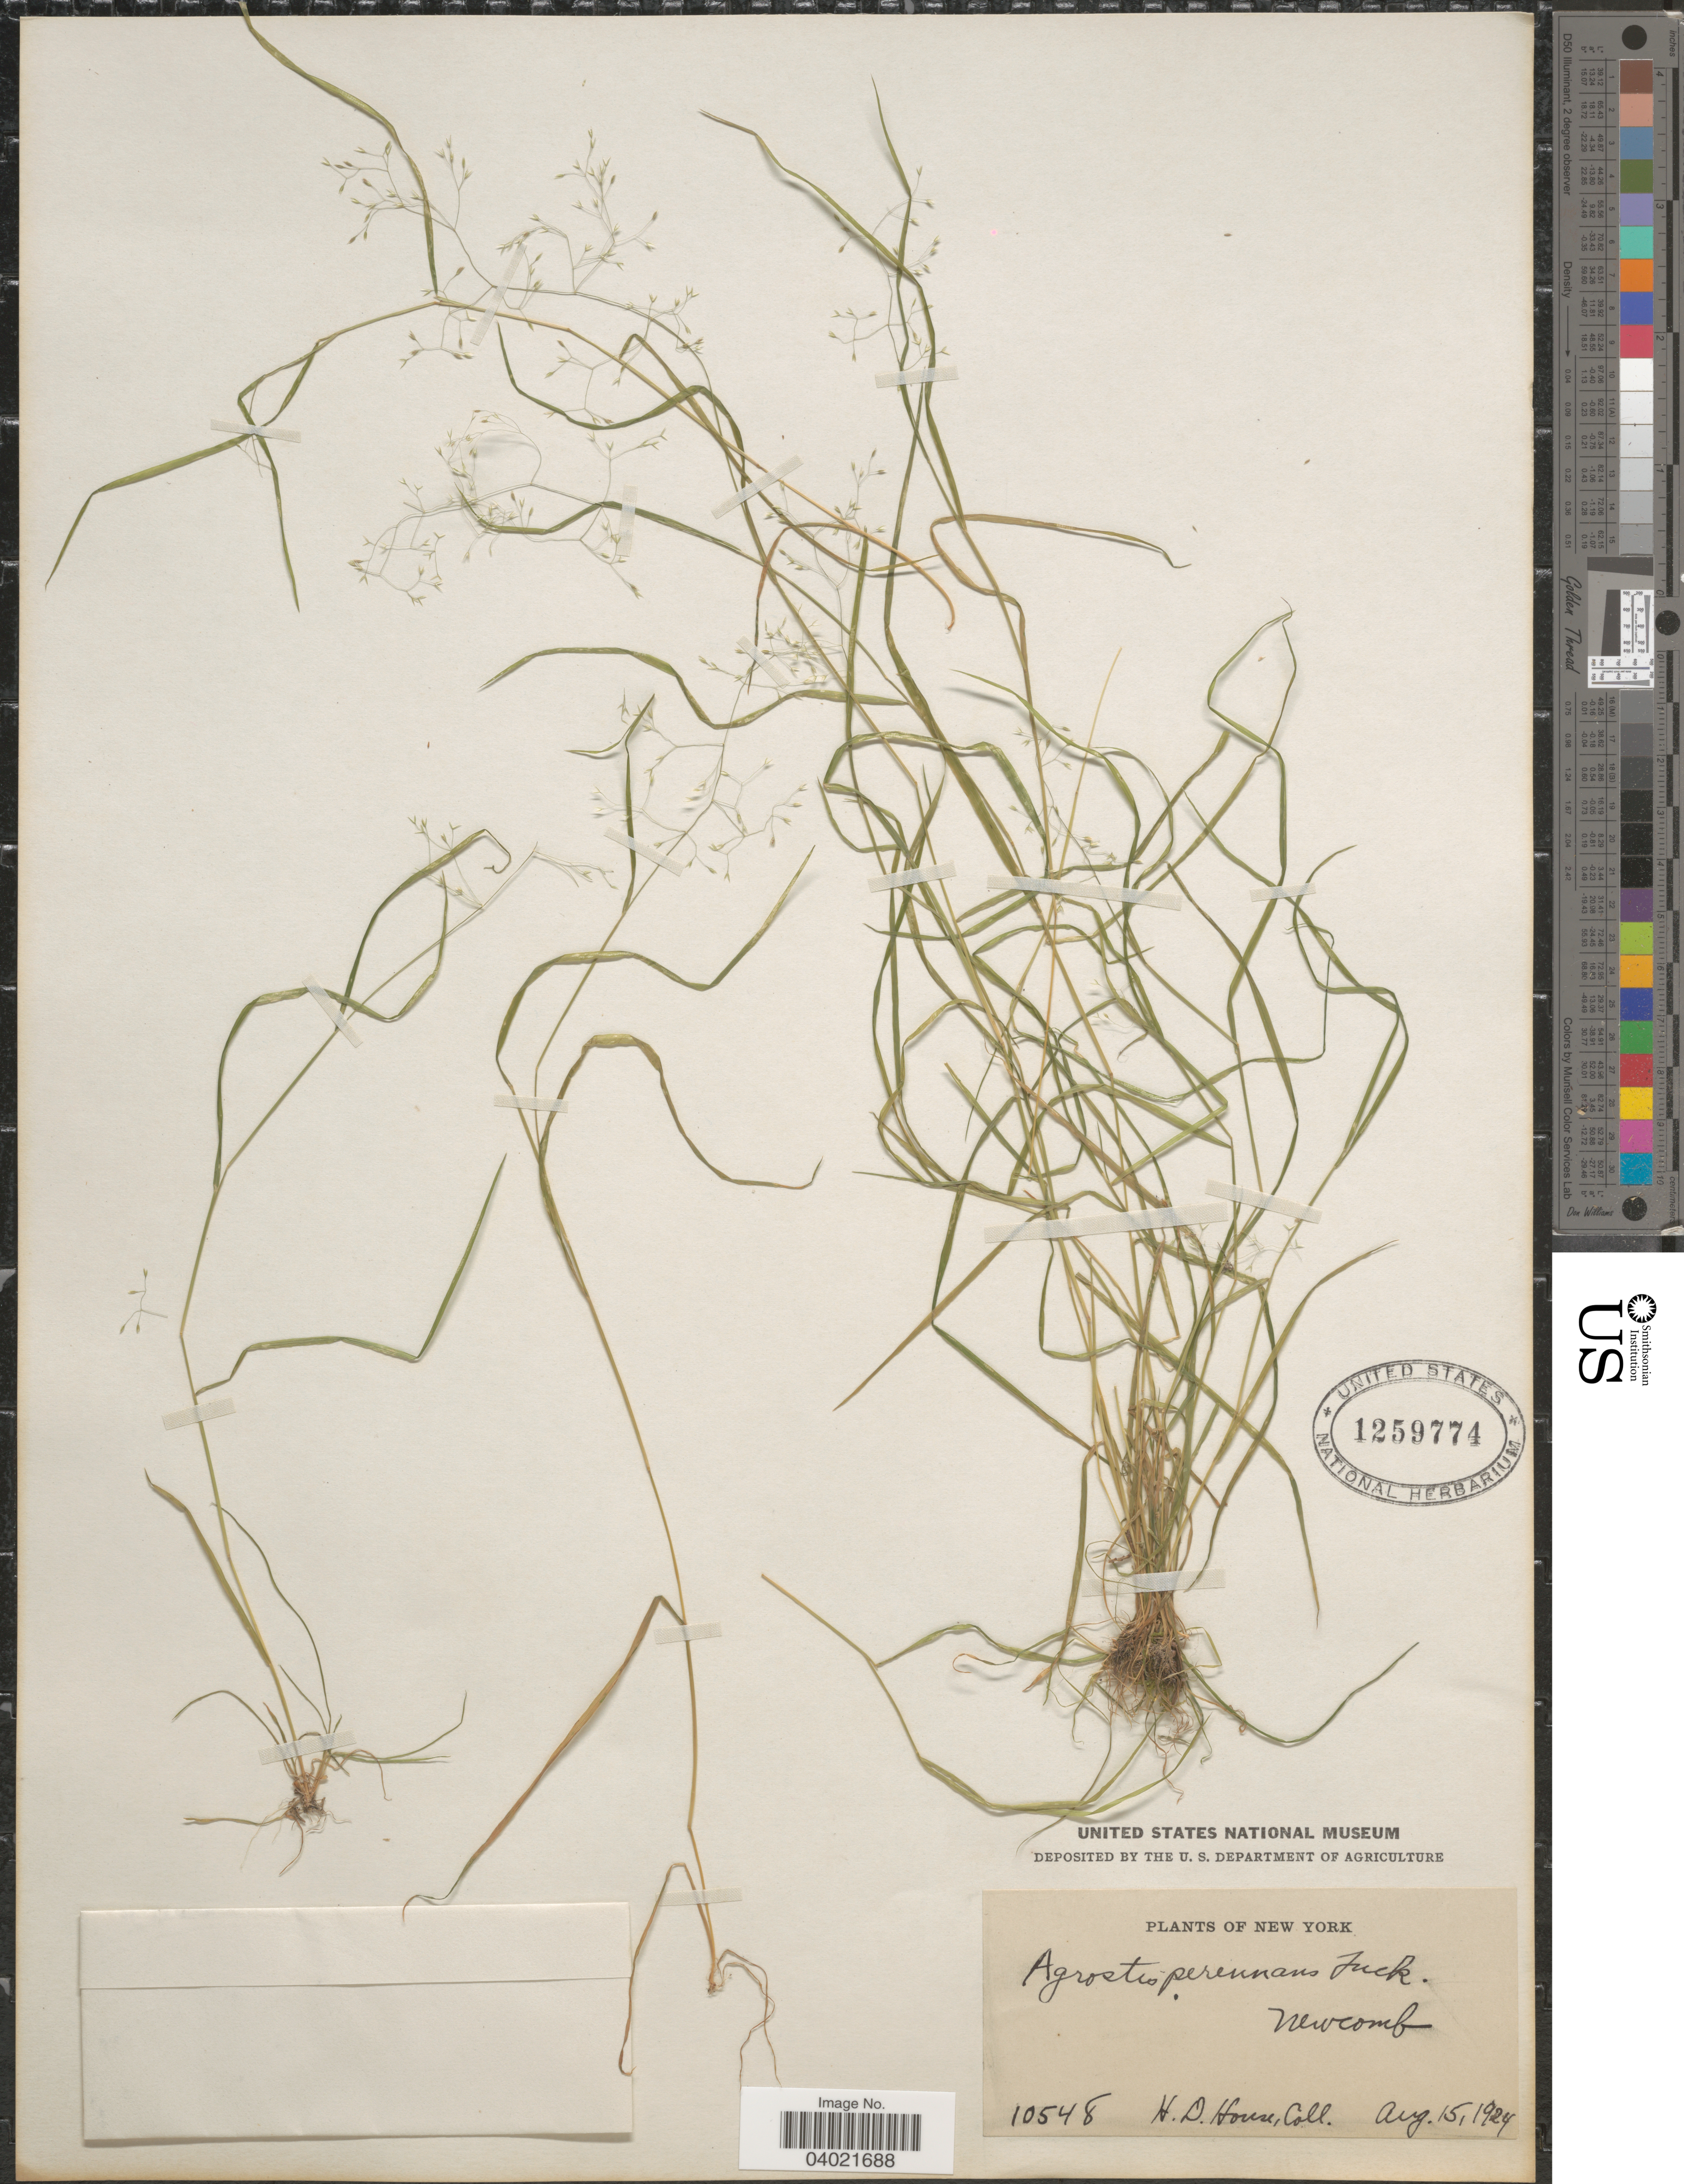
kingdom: Plantae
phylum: Tracheophyta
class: Liliopsida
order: Poales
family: Poaceae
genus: Agrostis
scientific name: Agrostis perennans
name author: (Walter) Tuck.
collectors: H. D. House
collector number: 10548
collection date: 1924-08-15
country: United States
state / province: New York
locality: Newcomb.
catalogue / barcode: US 1259774